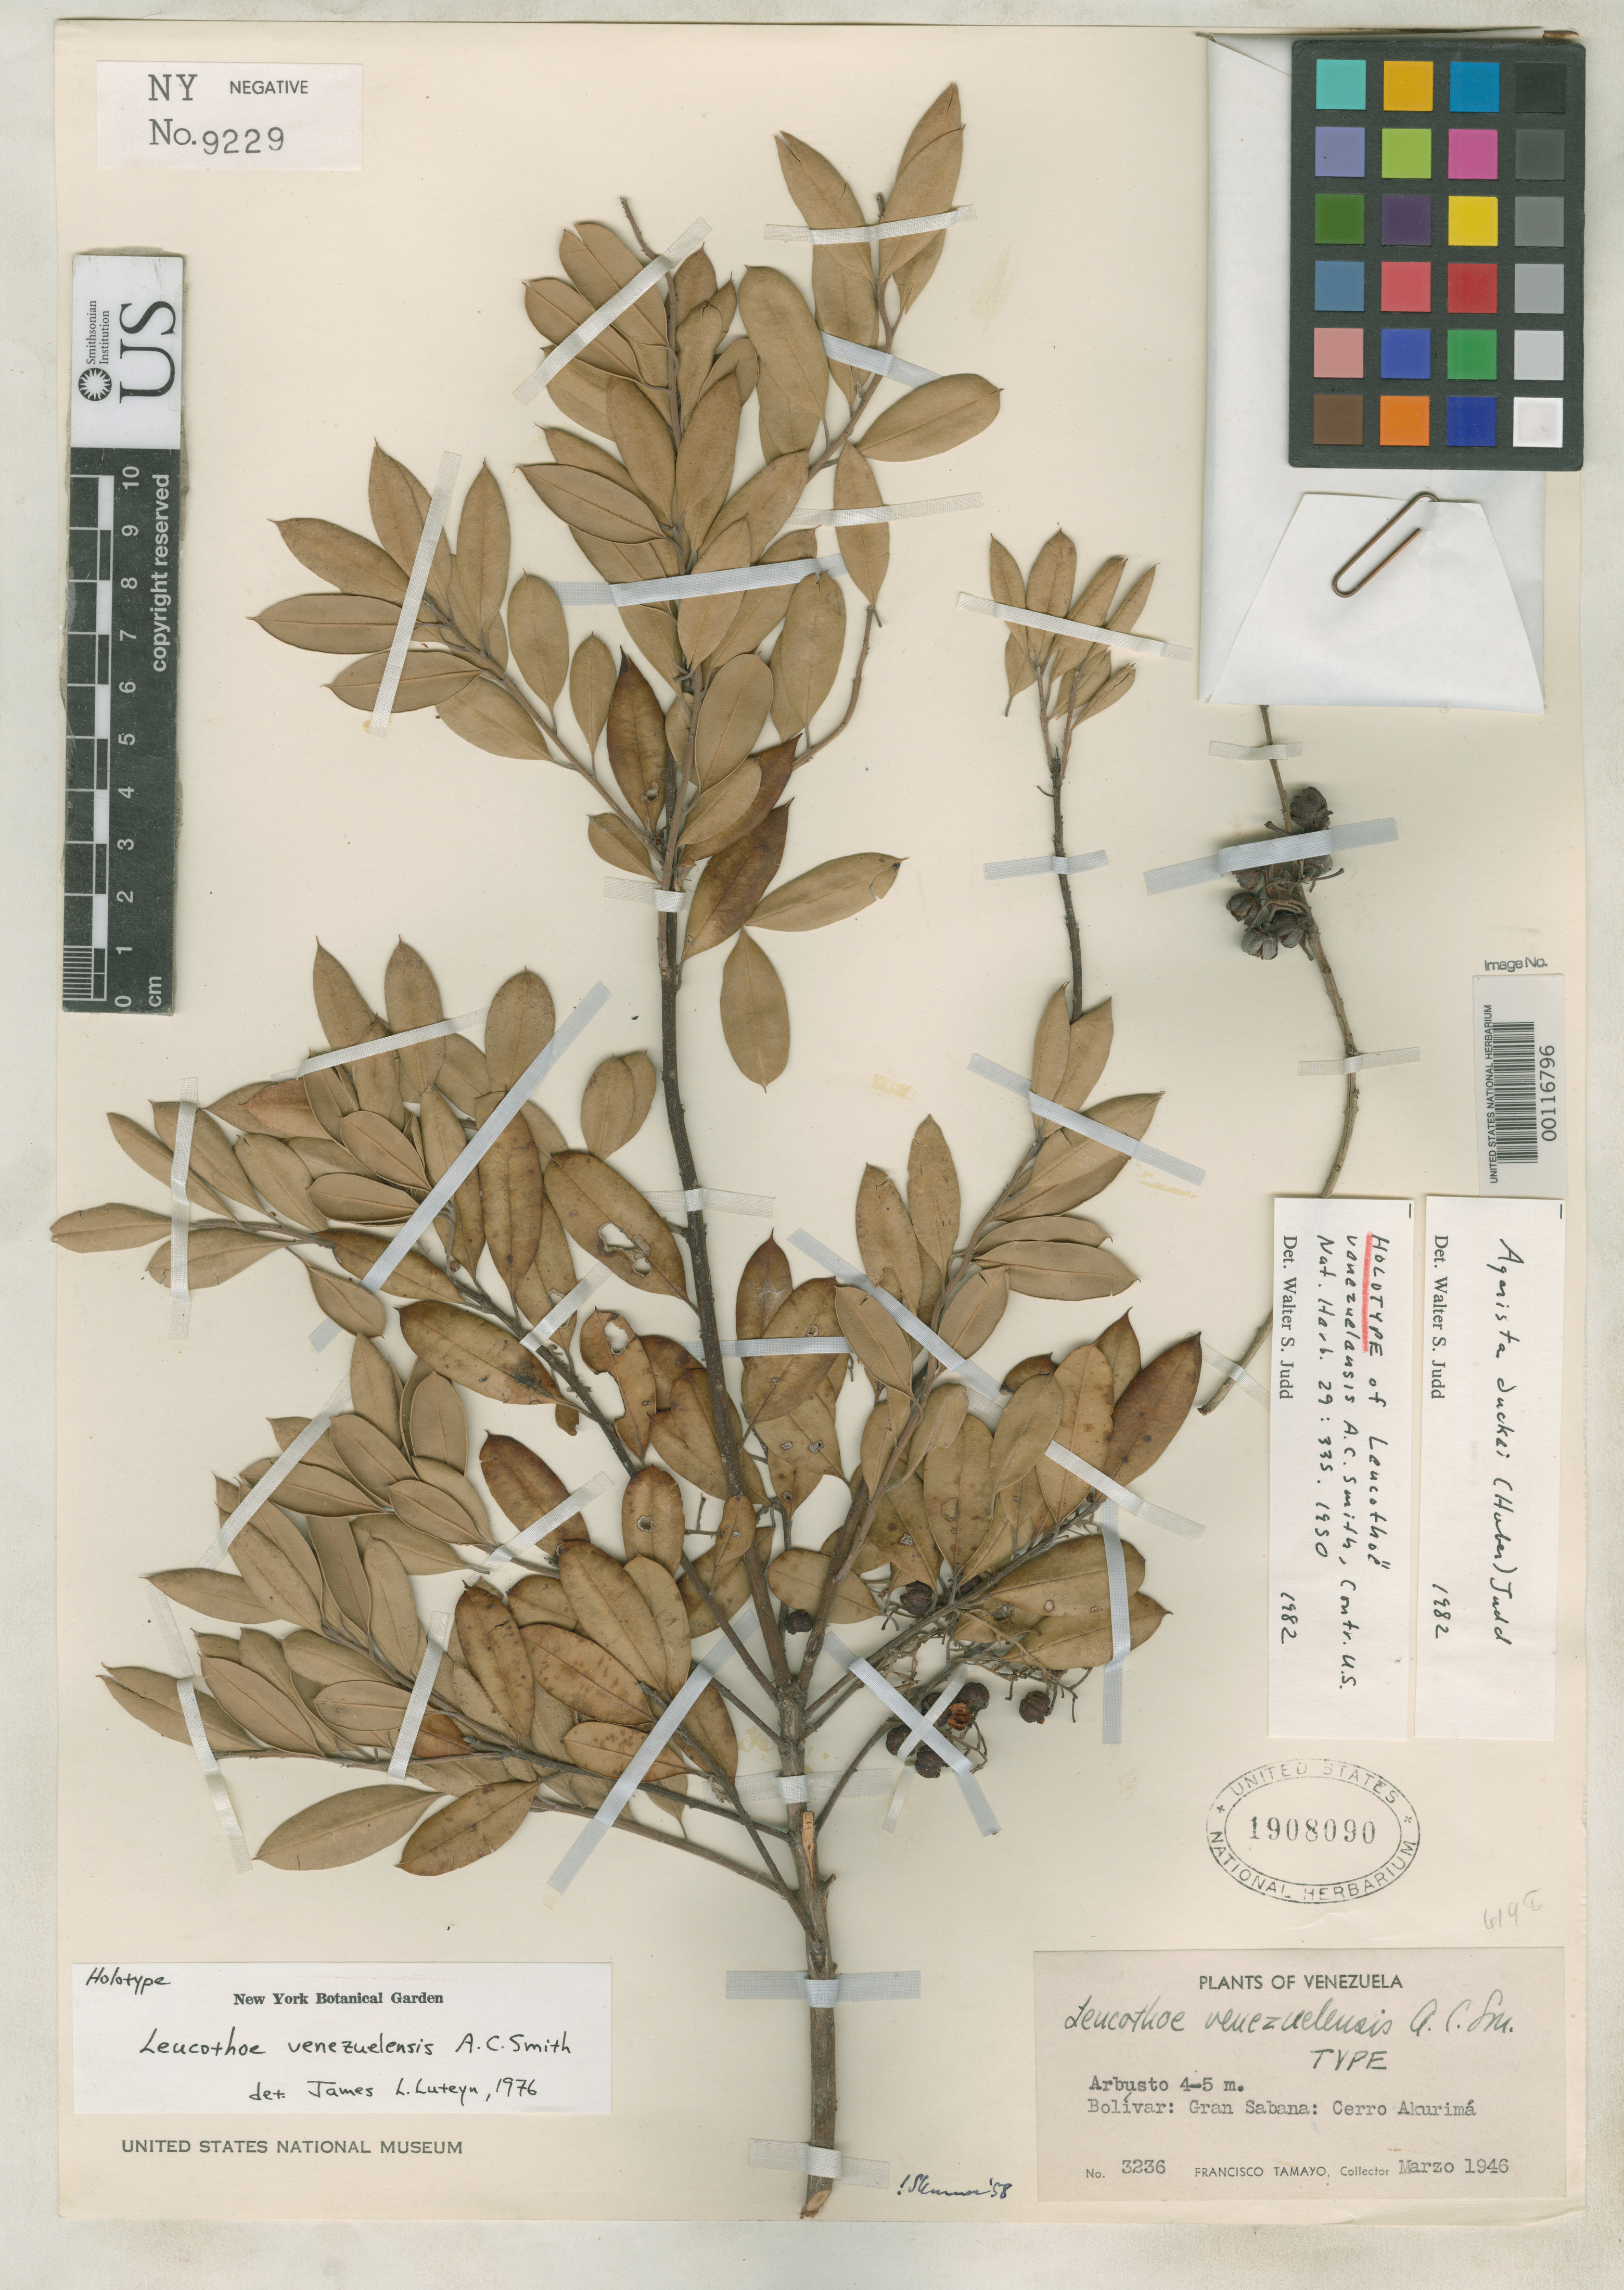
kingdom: Plantae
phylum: Tracheophyta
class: Magnoliopsida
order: Ericales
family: Ericaceae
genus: Leucothoe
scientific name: Leucothoë venezuelensis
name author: A.C. Sm.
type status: Holotype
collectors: F. Tamayo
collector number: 3236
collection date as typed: Apr 1946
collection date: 1946-04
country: Venezuela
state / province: Bolivar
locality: Cerro Akurima, Gran Sabana.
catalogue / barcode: US 1908090